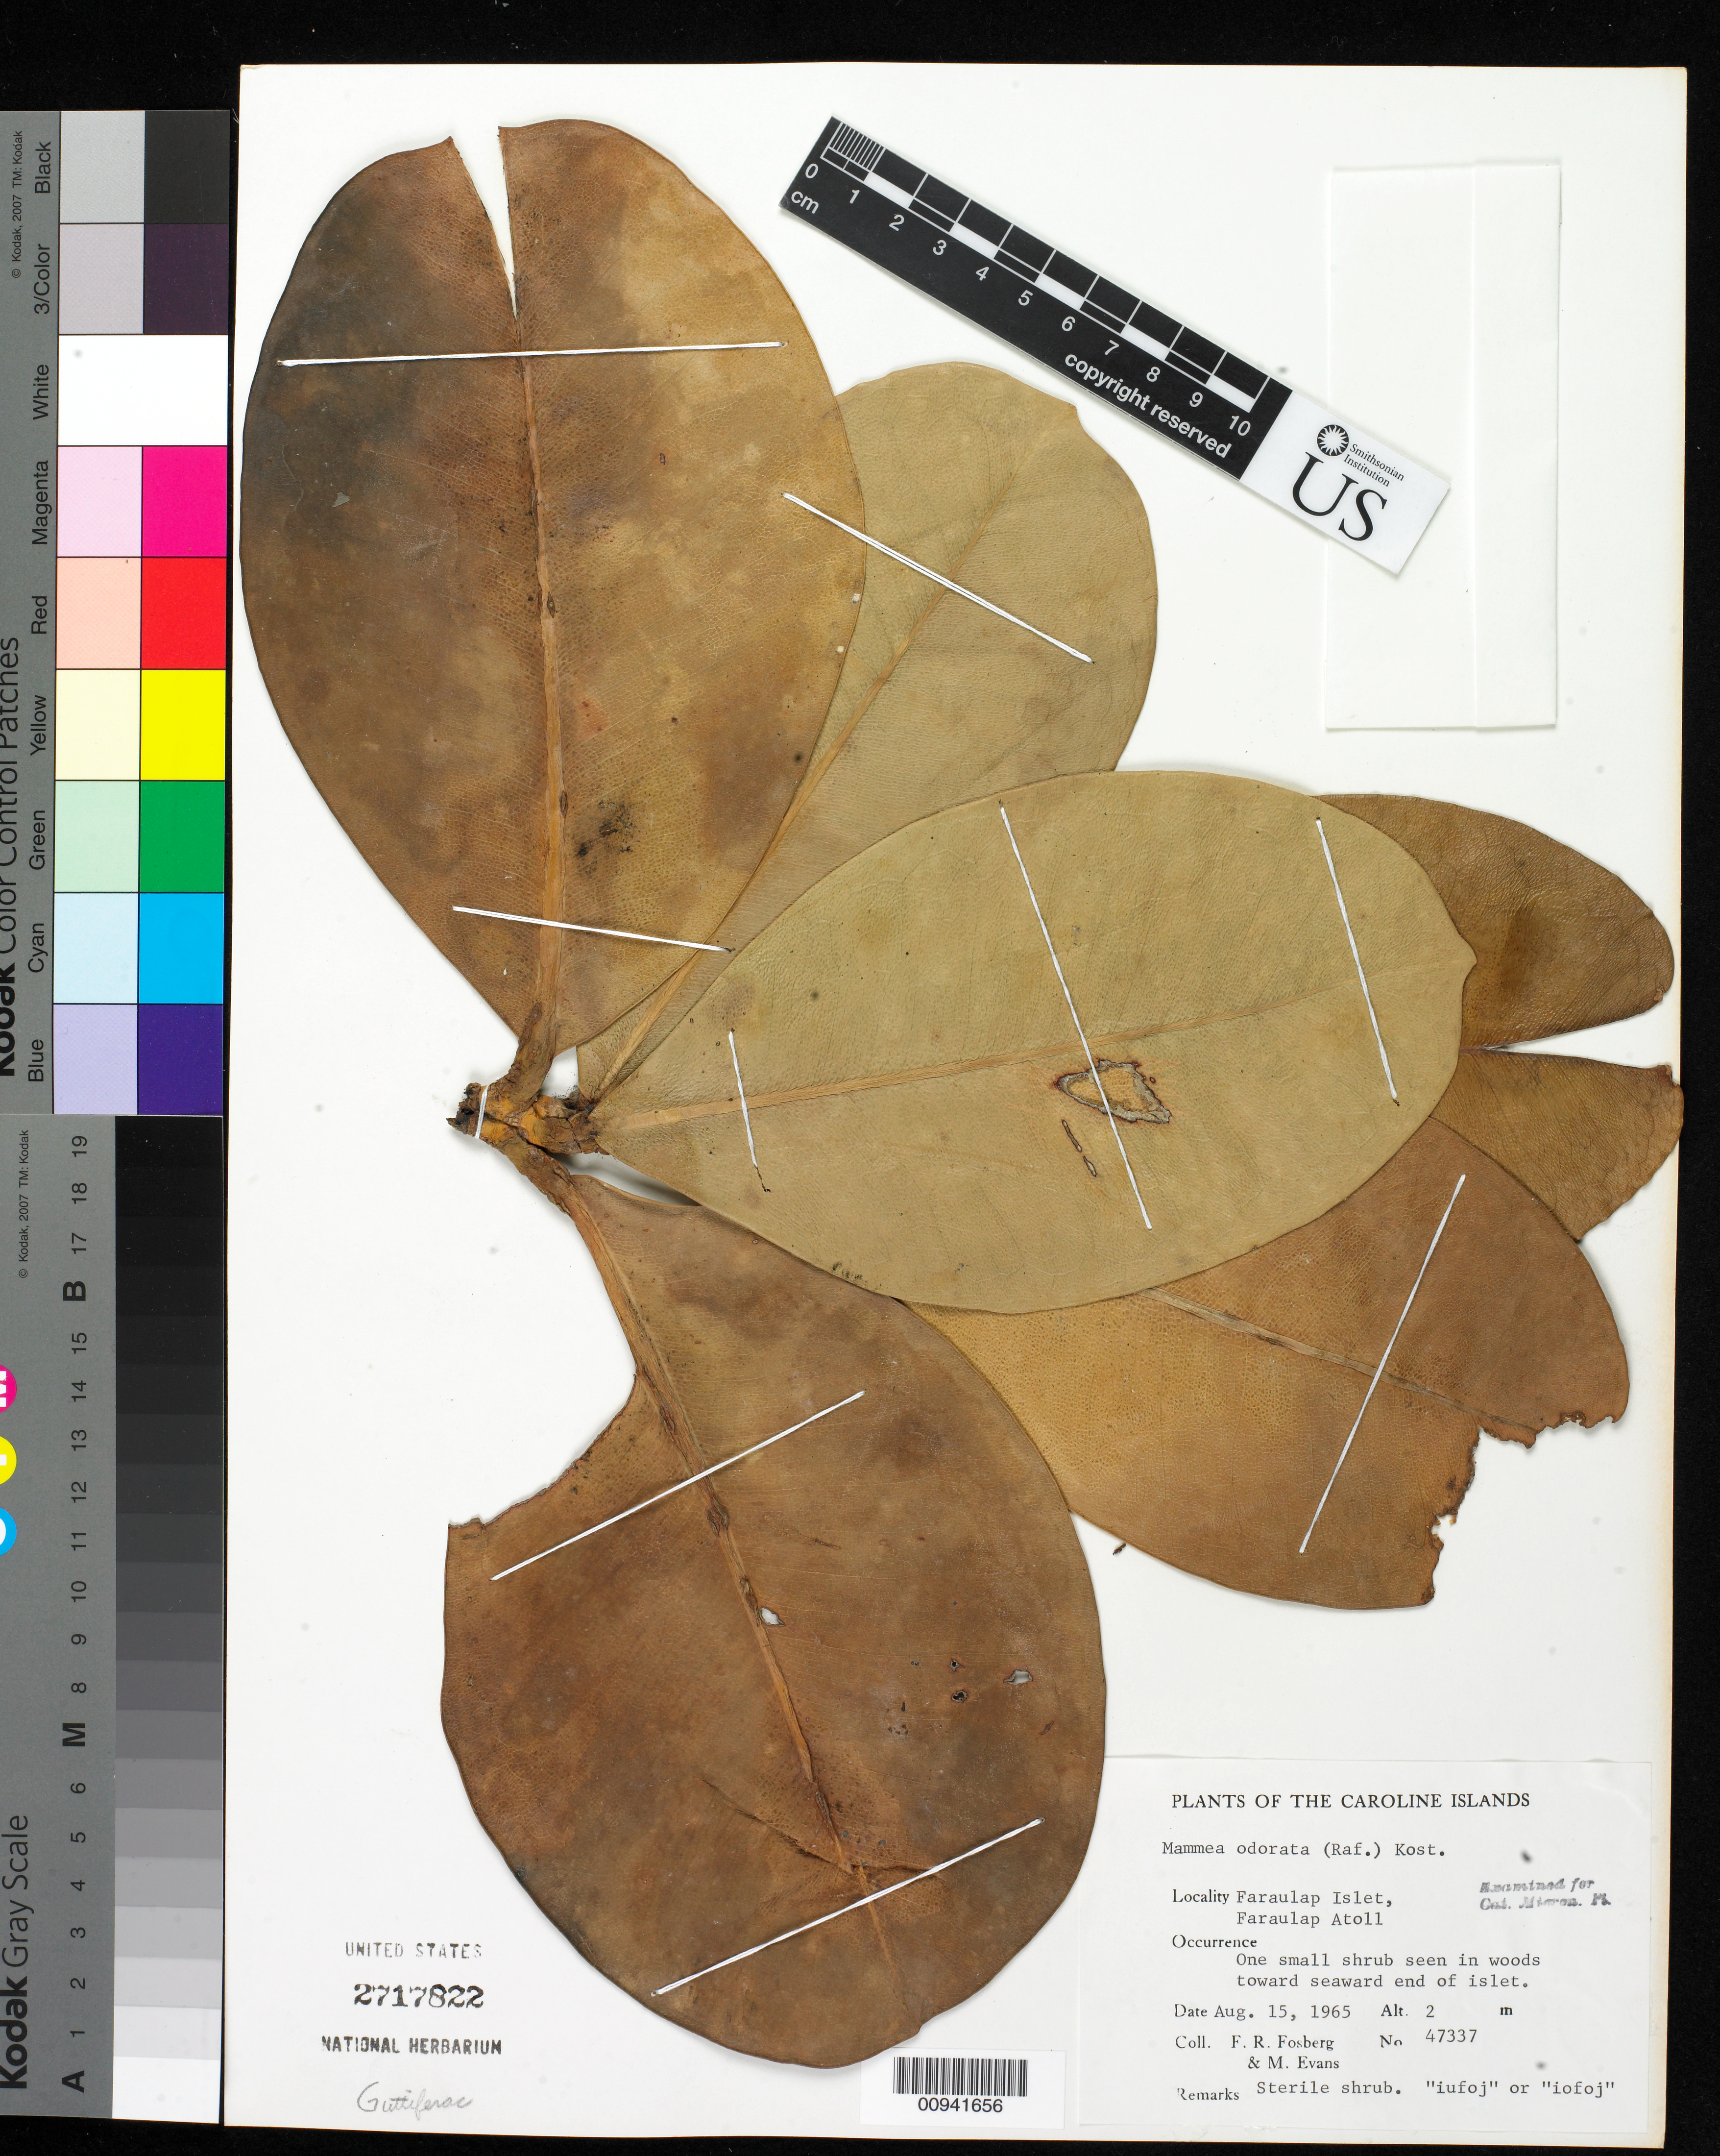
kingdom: Plantae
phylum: Tracheophyta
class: Magnoliopsida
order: Malpighiales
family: Calophyllaceae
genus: Mammea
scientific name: Mammea ochrocarpus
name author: (Raf.) Kosterm.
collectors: F. R. Fosberg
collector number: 47337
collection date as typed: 15 Aug 1965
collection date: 1965-08-15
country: Micronesia, Federated States of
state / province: Yap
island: Yap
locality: Faraulep Atoll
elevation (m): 2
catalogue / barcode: US 2717822